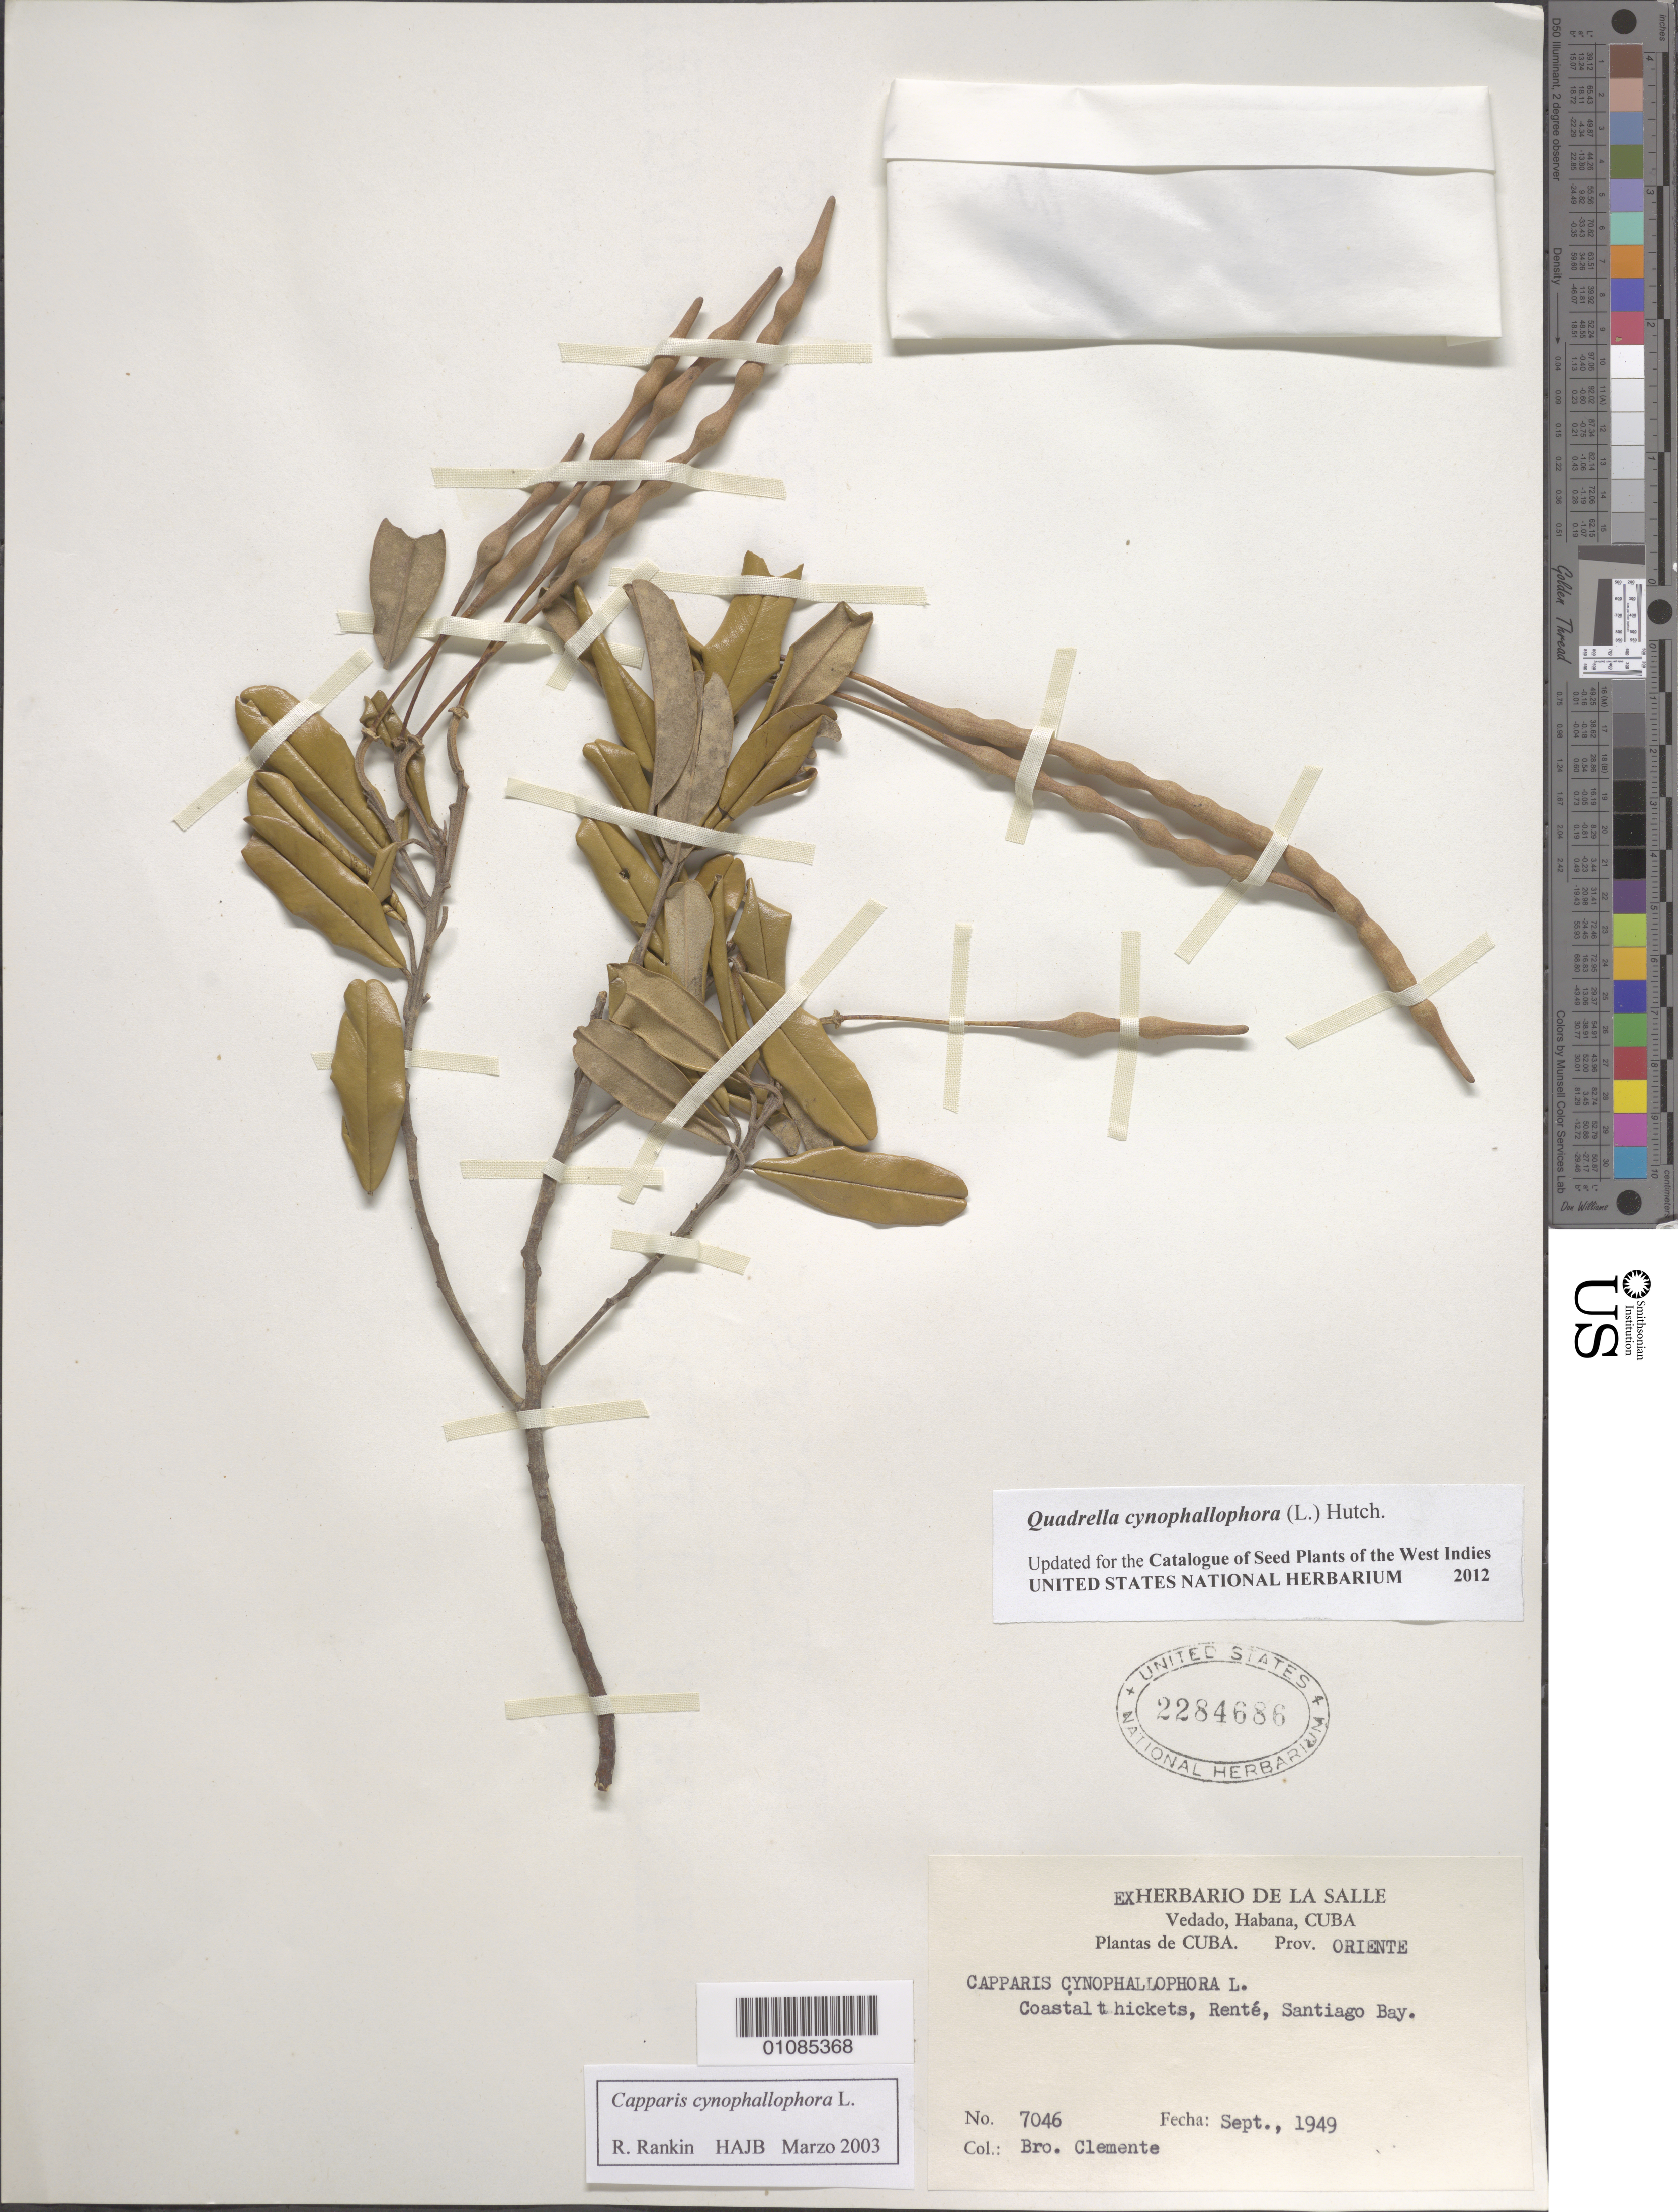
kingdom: Plantae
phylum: Tracheophyta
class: Magnoliopsida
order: Brassicales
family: Capparaceae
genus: Quadrella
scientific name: Quadrella cynophallophora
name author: (L.) Hutch.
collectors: Bro. Clemente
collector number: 7046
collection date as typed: Sep 1949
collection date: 1949-09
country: Cuba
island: Cuba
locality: Oriente: Rente, Santiago Bay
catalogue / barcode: US 2284686